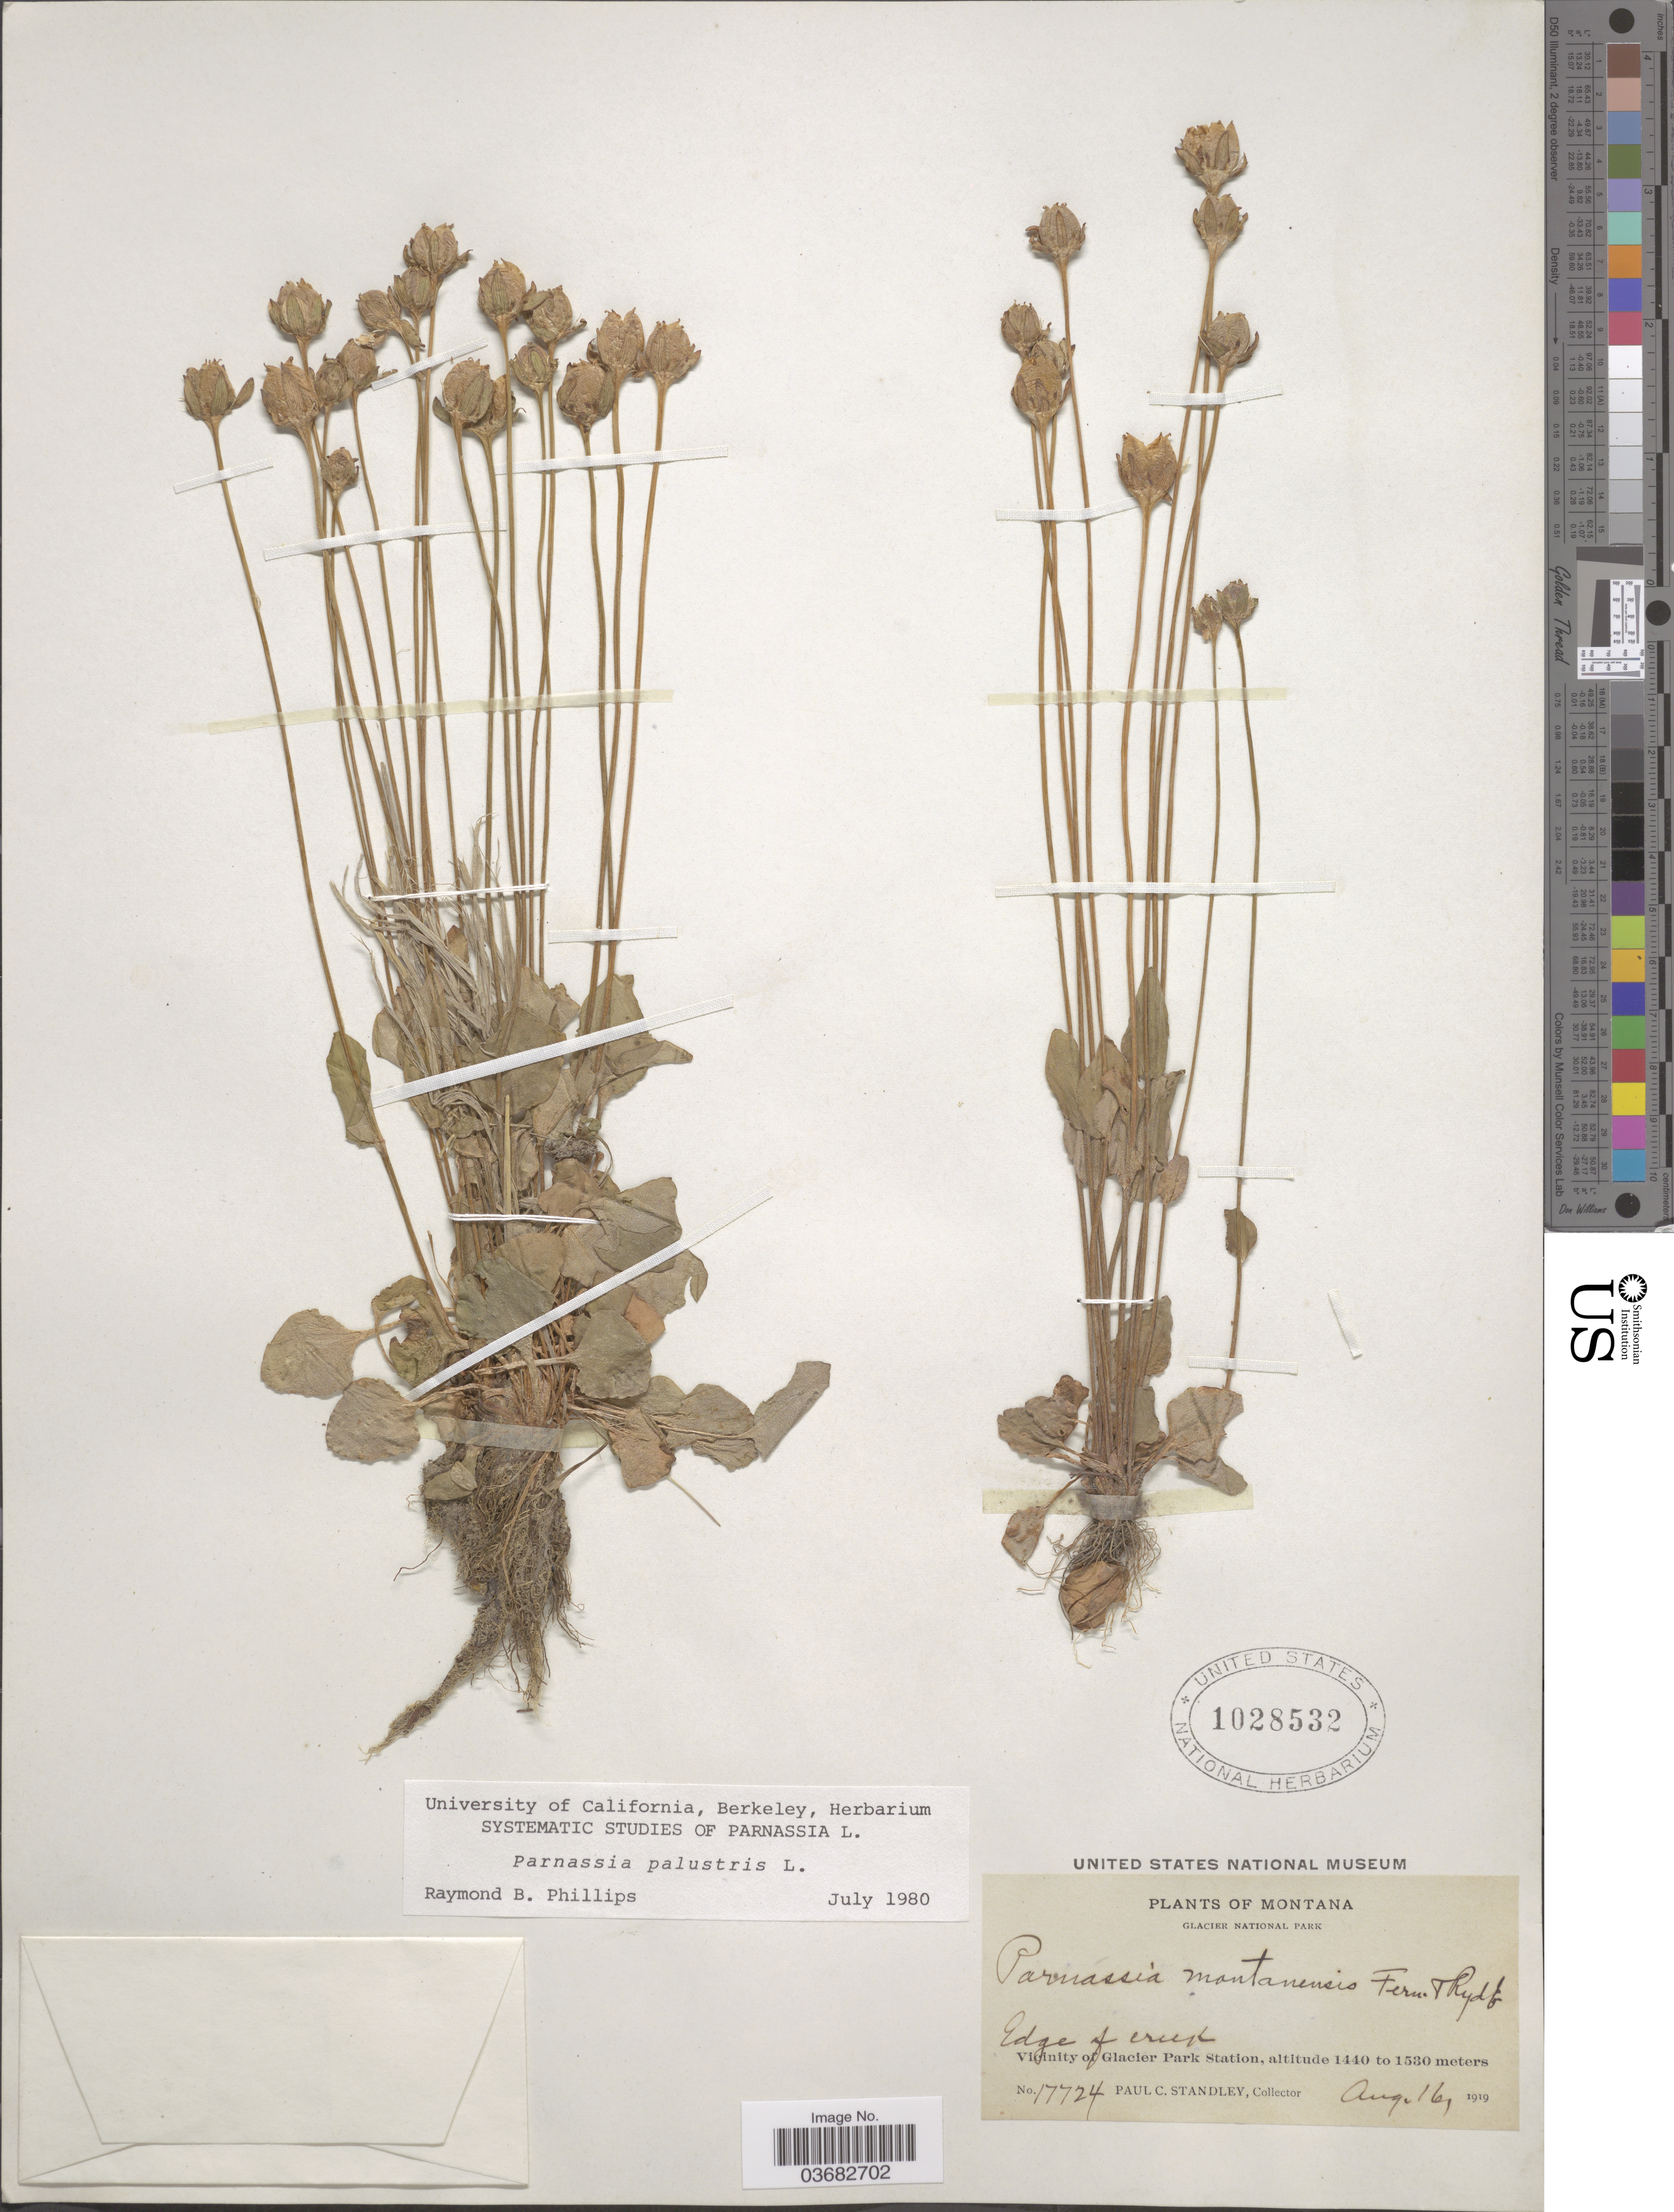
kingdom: Plantae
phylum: Tracheophyta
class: Magnoliopsida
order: Celastrales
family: Parnassiaceae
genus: Parnassia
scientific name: Parnassia palustris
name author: L.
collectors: P. C. Standley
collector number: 17724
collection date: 1919-08-16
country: United States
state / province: Montana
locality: Glacier National Park. Vicinity of Glacier Park Station.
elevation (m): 1440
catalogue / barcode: US 1028532